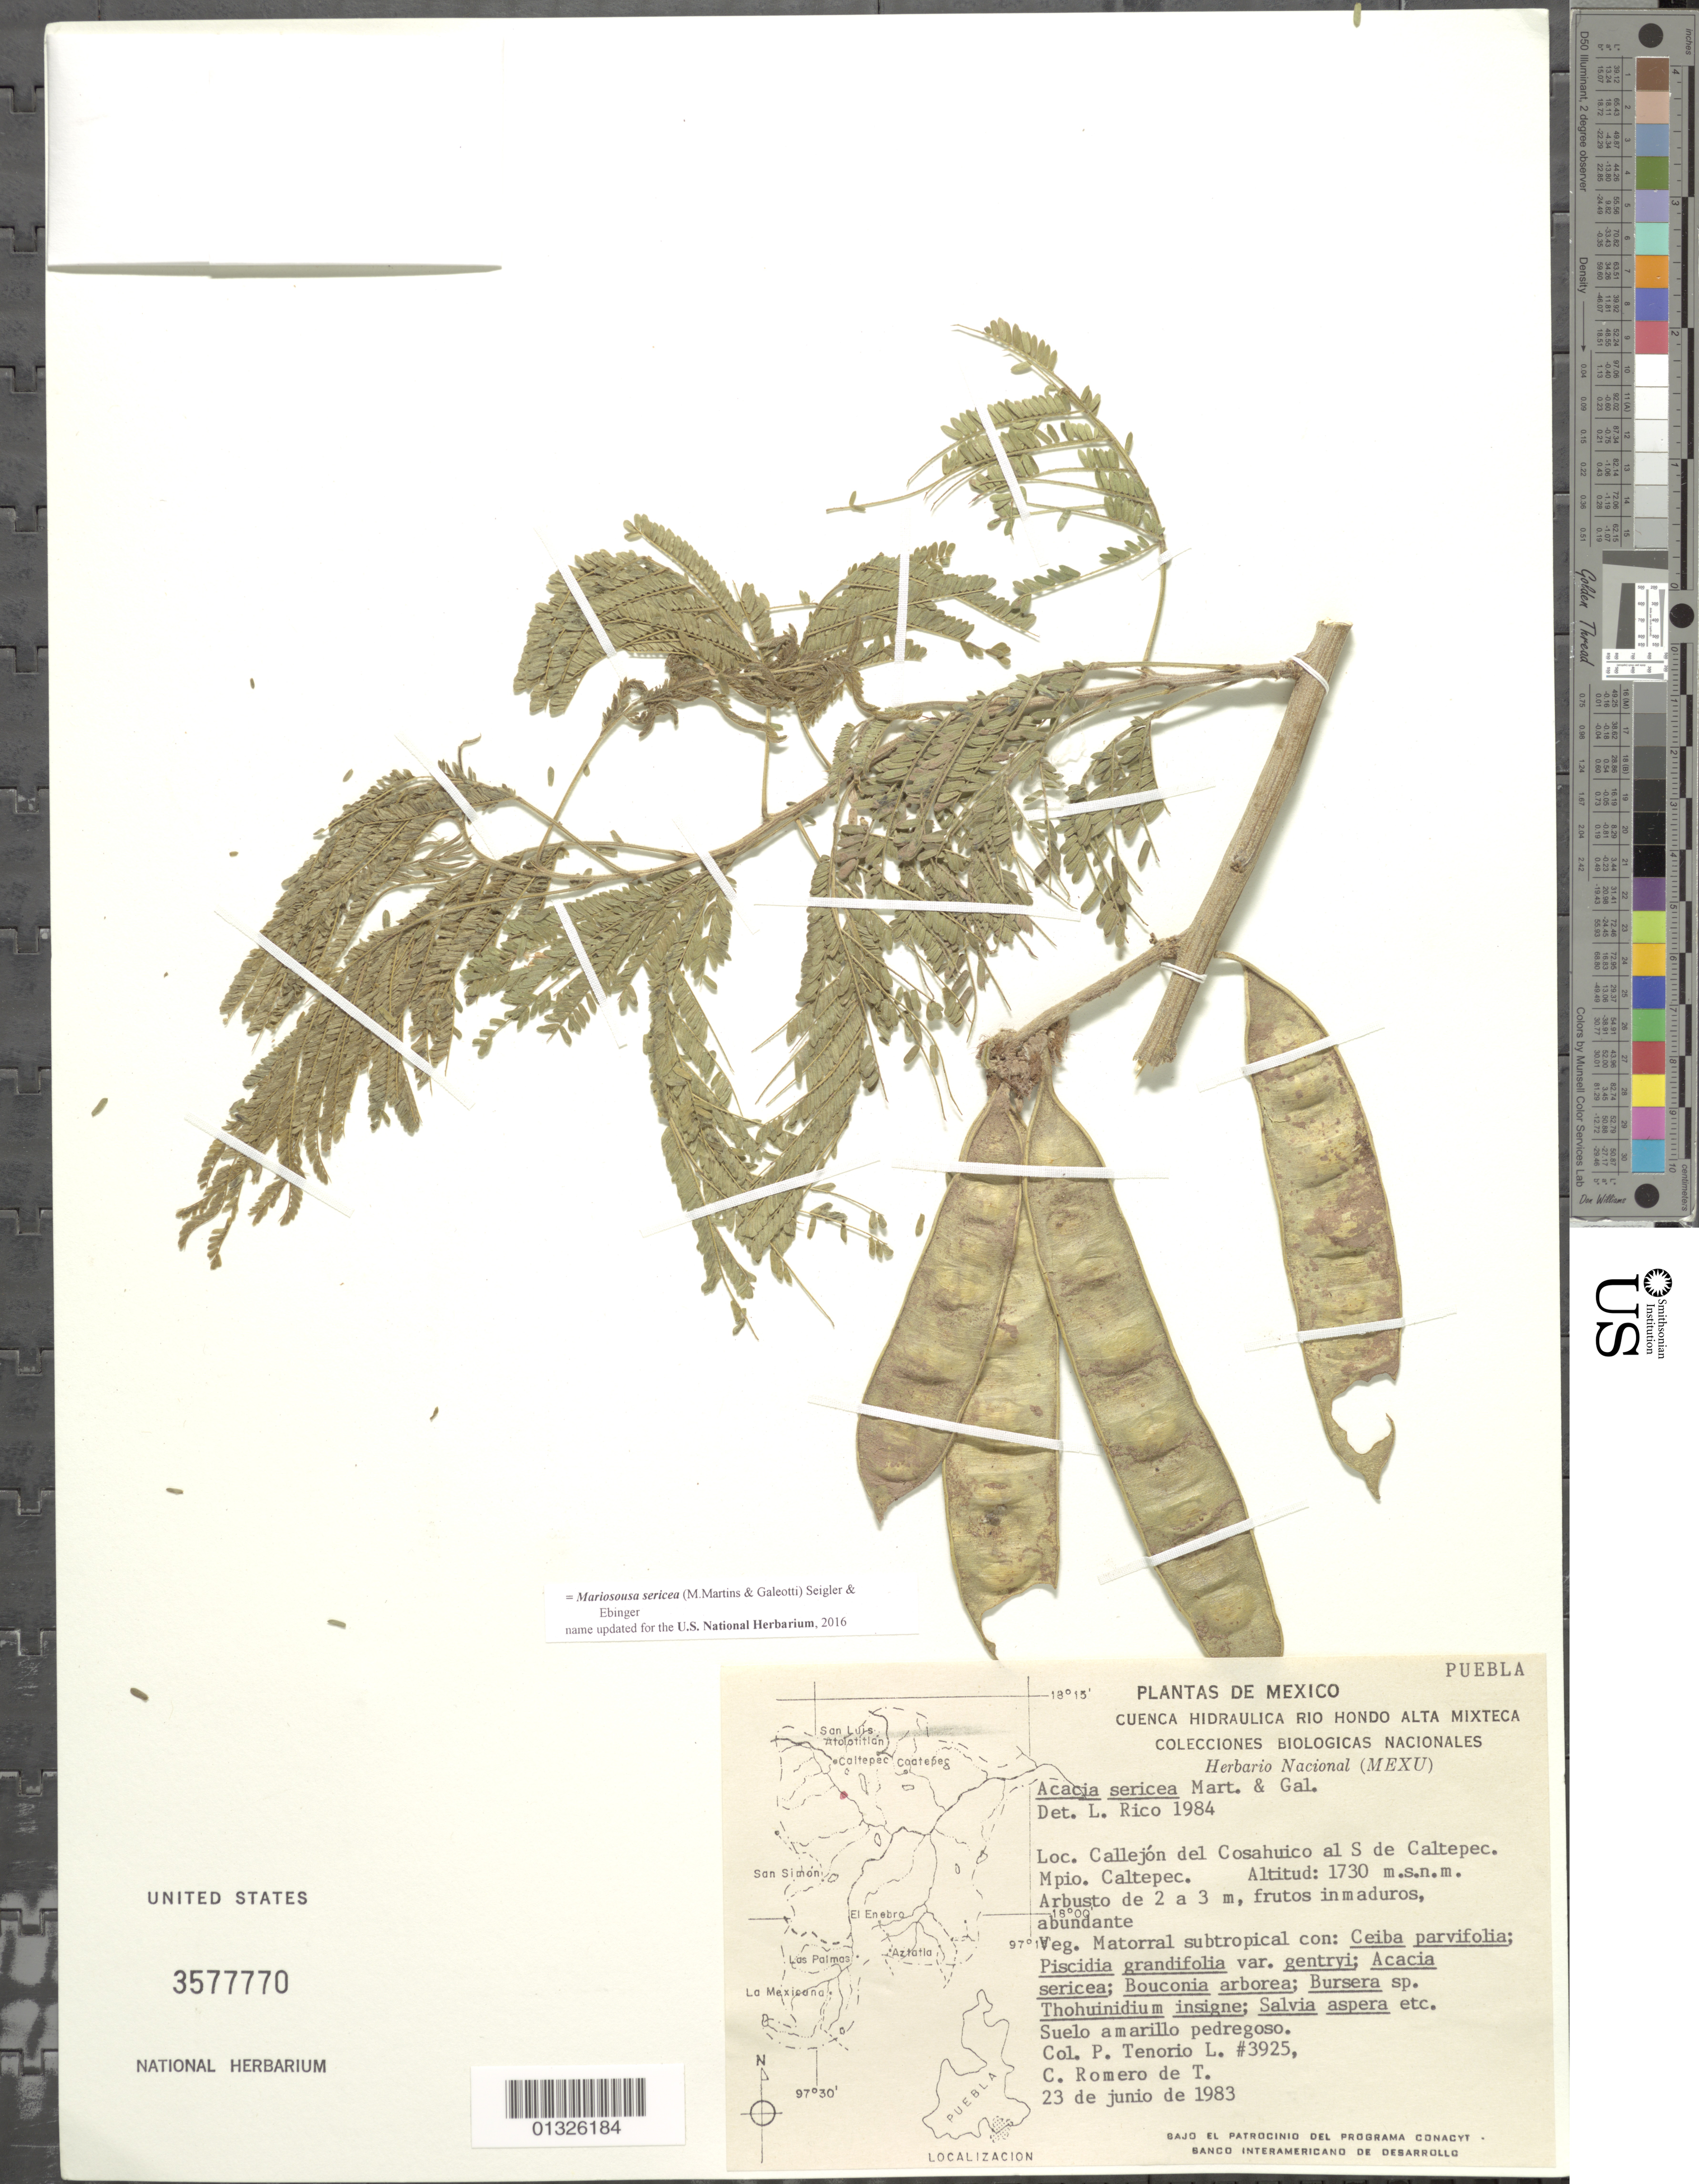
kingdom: Plantae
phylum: Tracheophyta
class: Magnoliopsida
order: Fabales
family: Fabaceae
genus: Mariosousa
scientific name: Mariosousa sericea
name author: (M. Martens & Galeotti) Seigler & Ebinger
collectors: Tenorio, P. & C. Romero de T.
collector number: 3925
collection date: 1983-06-22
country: Mexico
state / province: Puebla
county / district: Caltepec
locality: Callejon del Cosahuico al S de Caltepec.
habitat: Matorral subtropical.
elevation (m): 1730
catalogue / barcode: US 3577770